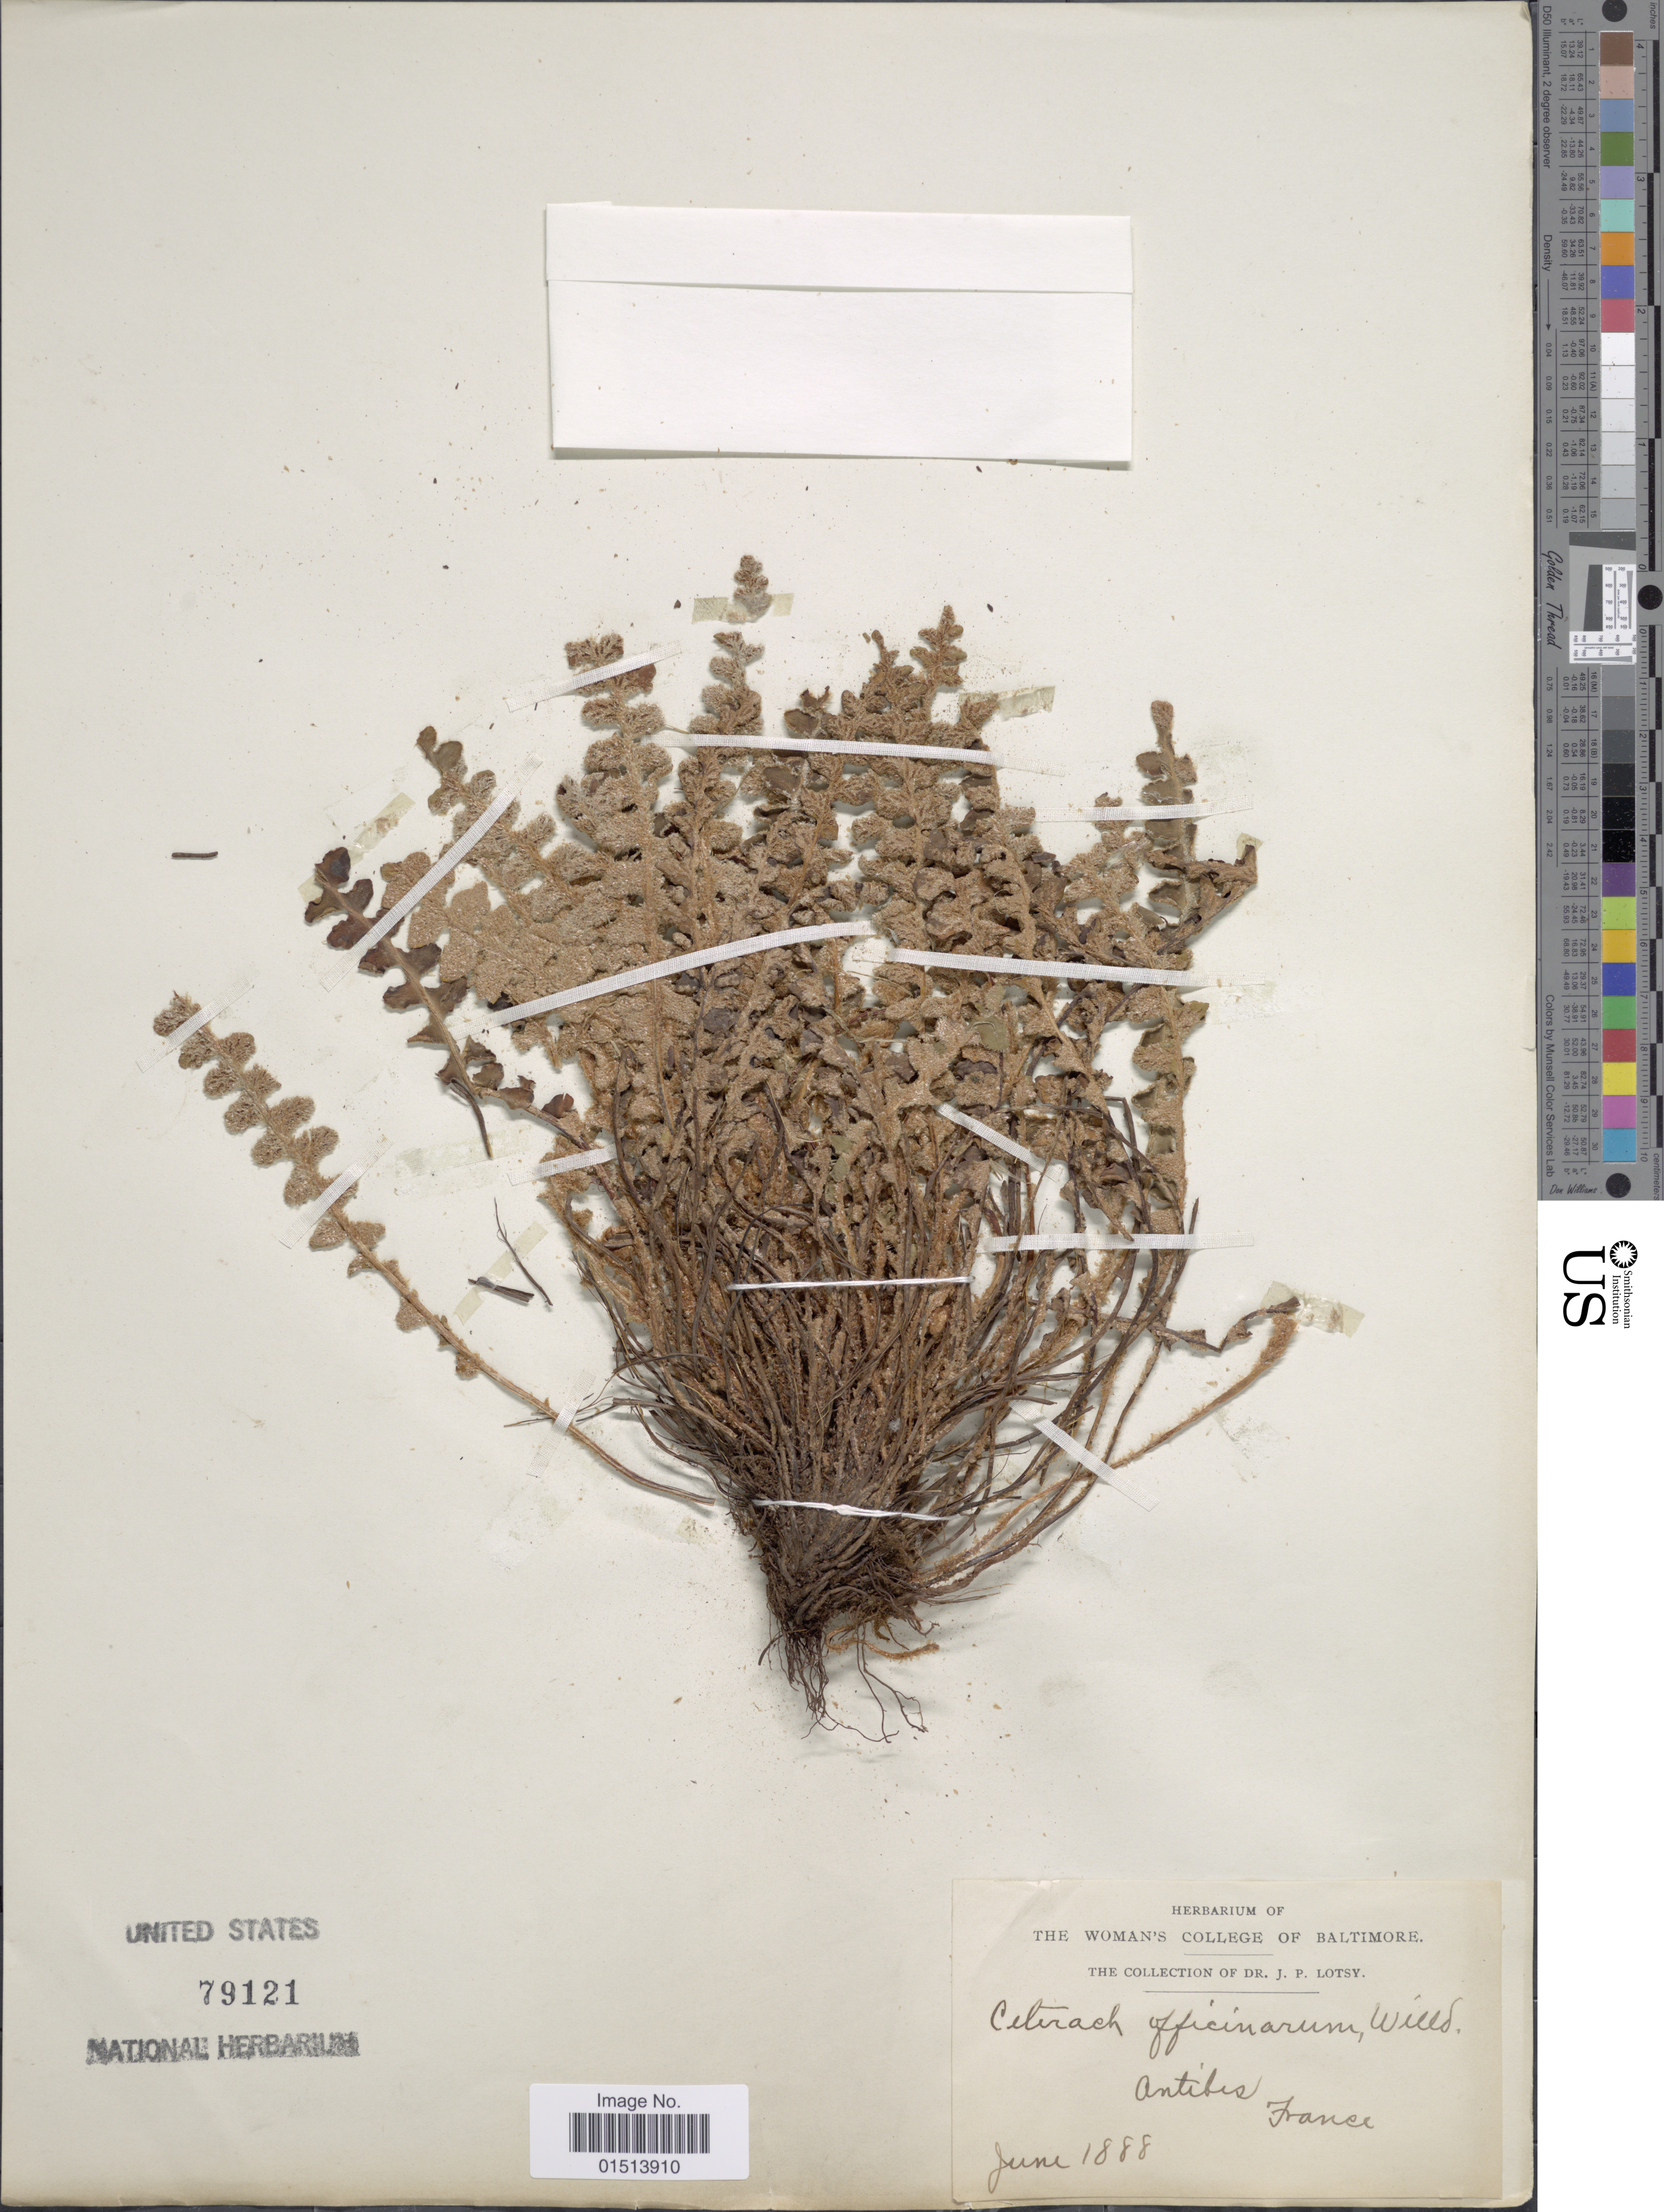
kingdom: Plantae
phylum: Tracheophyta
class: Polypodiopsida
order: Polypodiales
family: Aspleniaceae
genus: Asplenium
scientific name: Asplenium officinarum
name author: DC.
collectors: J. Lotsy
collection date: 1888-06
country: France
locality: Antibes.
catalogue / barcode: US 79121